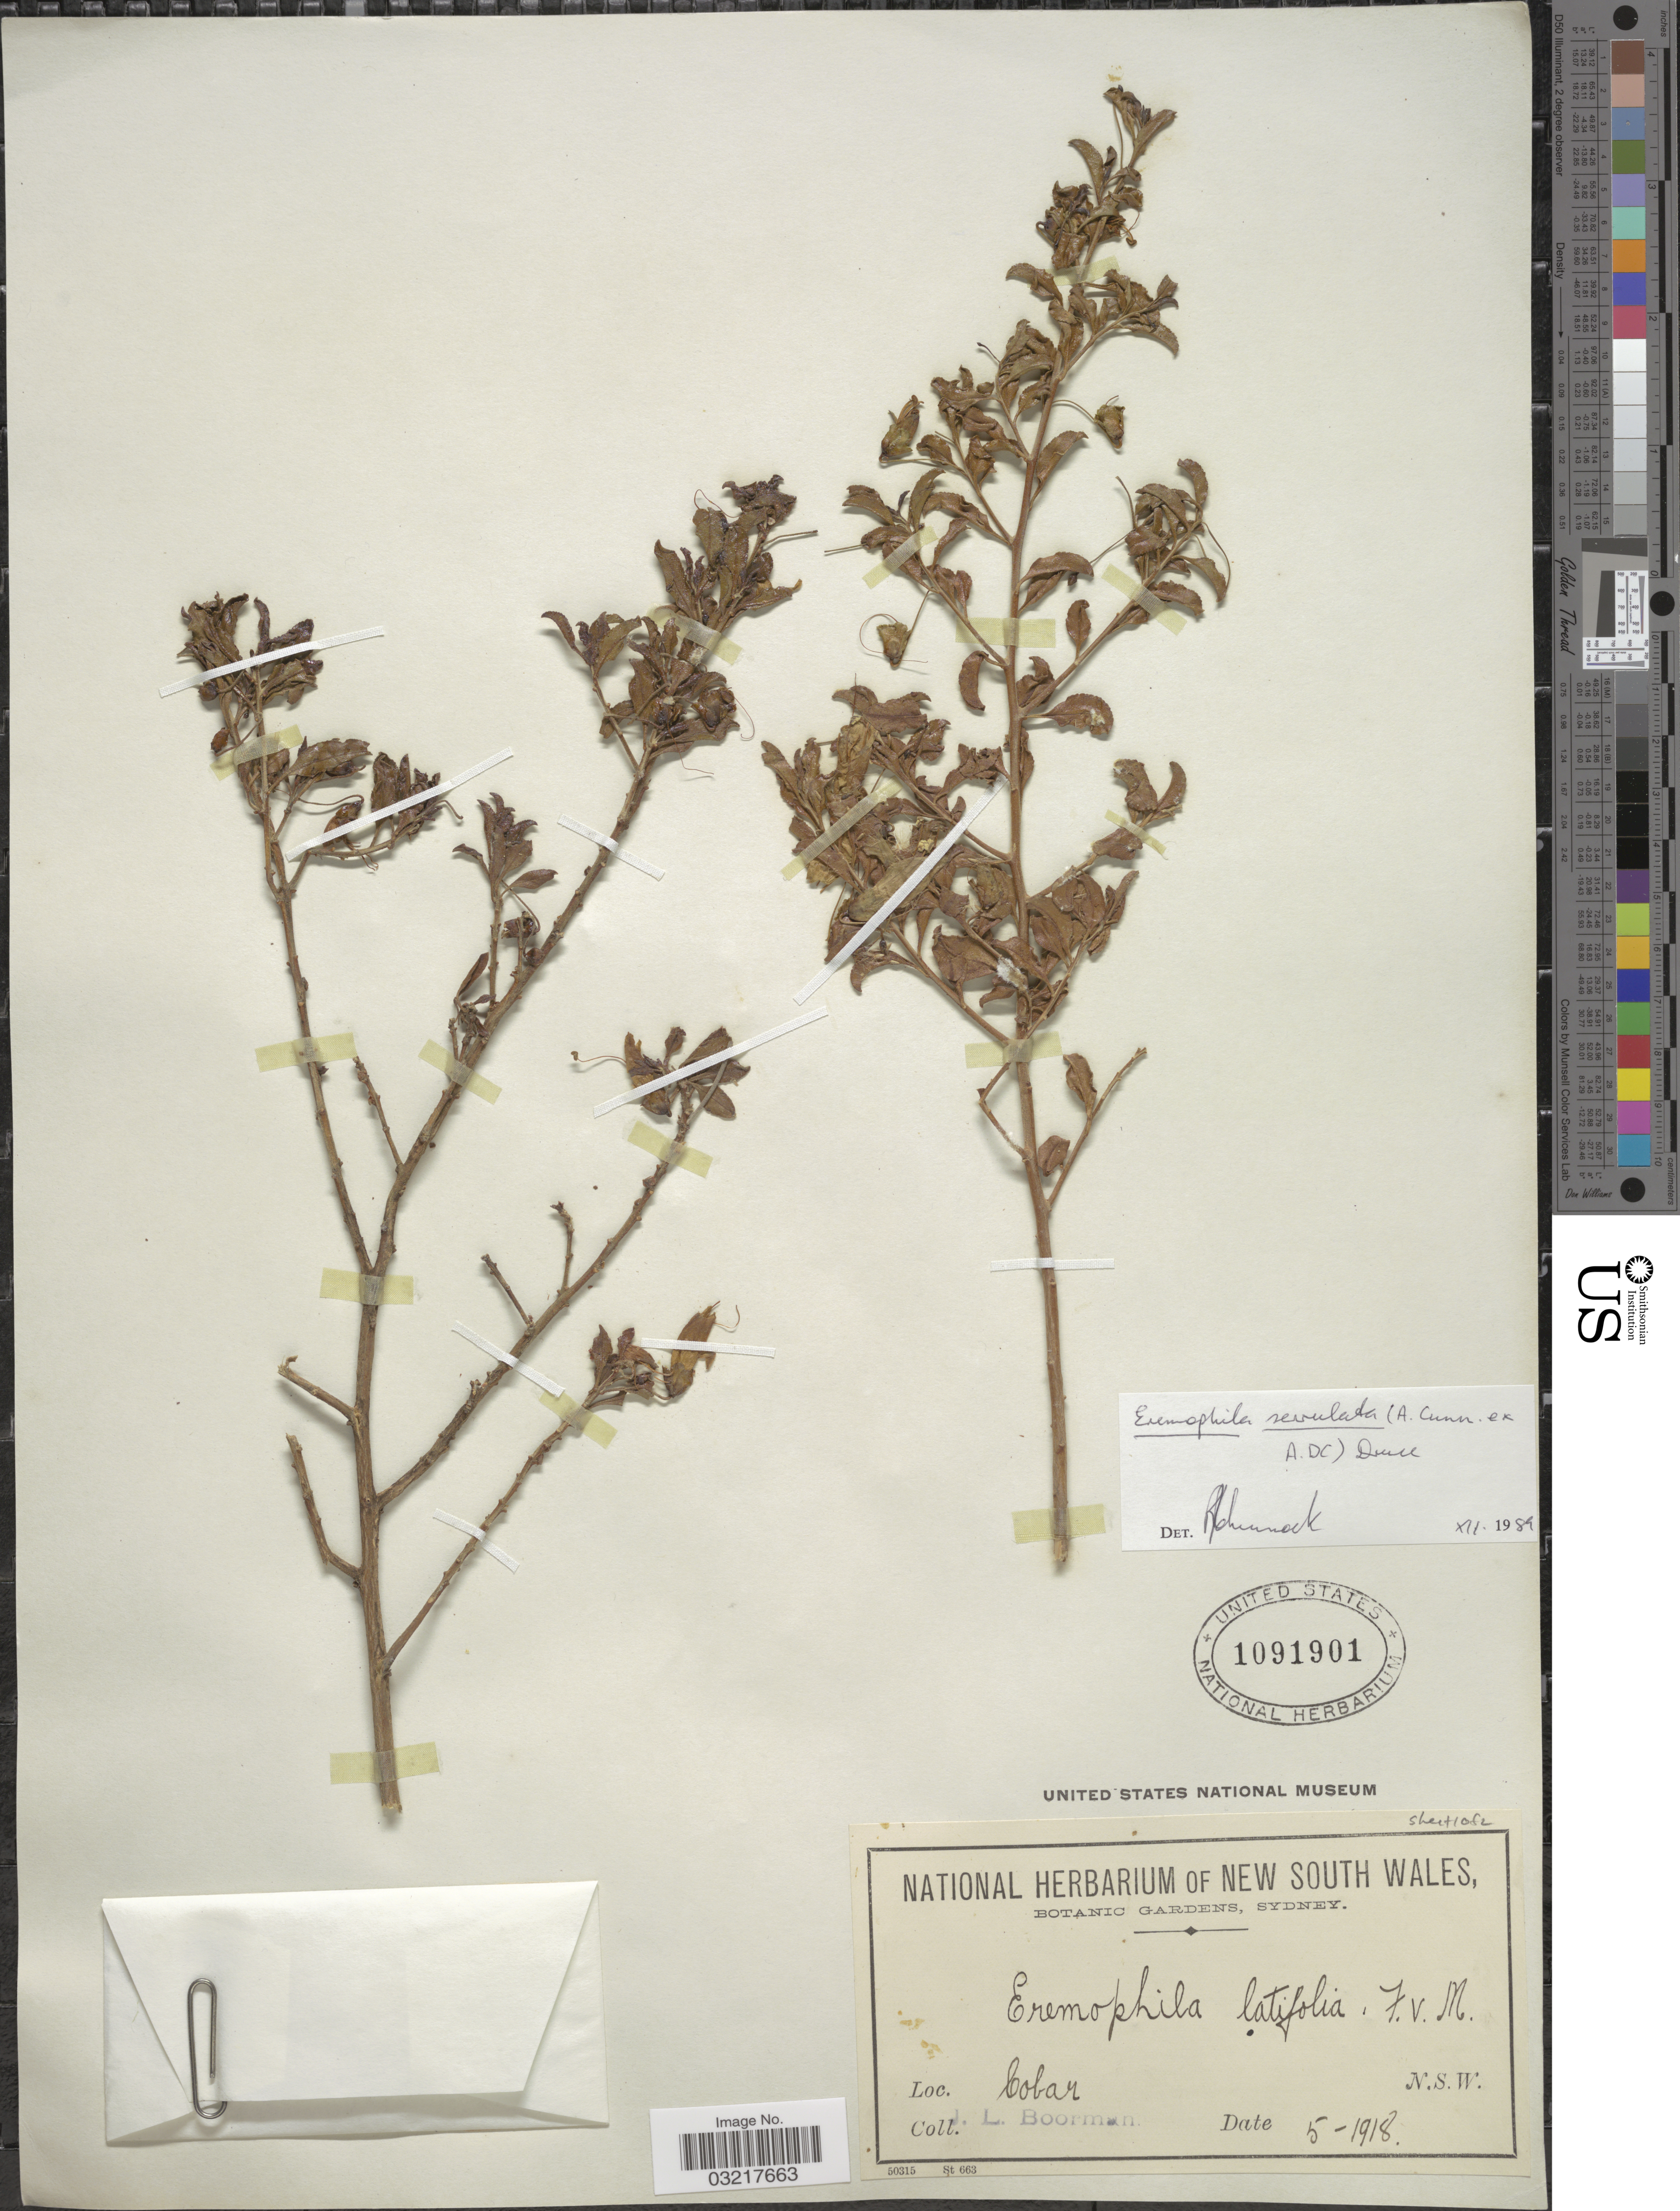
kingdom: Plantae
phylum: Tracheophyta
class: Magnoliopsida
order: Lamiales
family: Scrophulariaceae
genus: Eremophila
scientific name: Eremophila serrulata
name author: (A. Cunn. ex A. DC.) Druce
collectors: J. Boorman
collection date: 1918-05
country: Australia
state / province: New South Wales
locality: Cobar. N.S.W.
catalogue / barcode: US 1091901